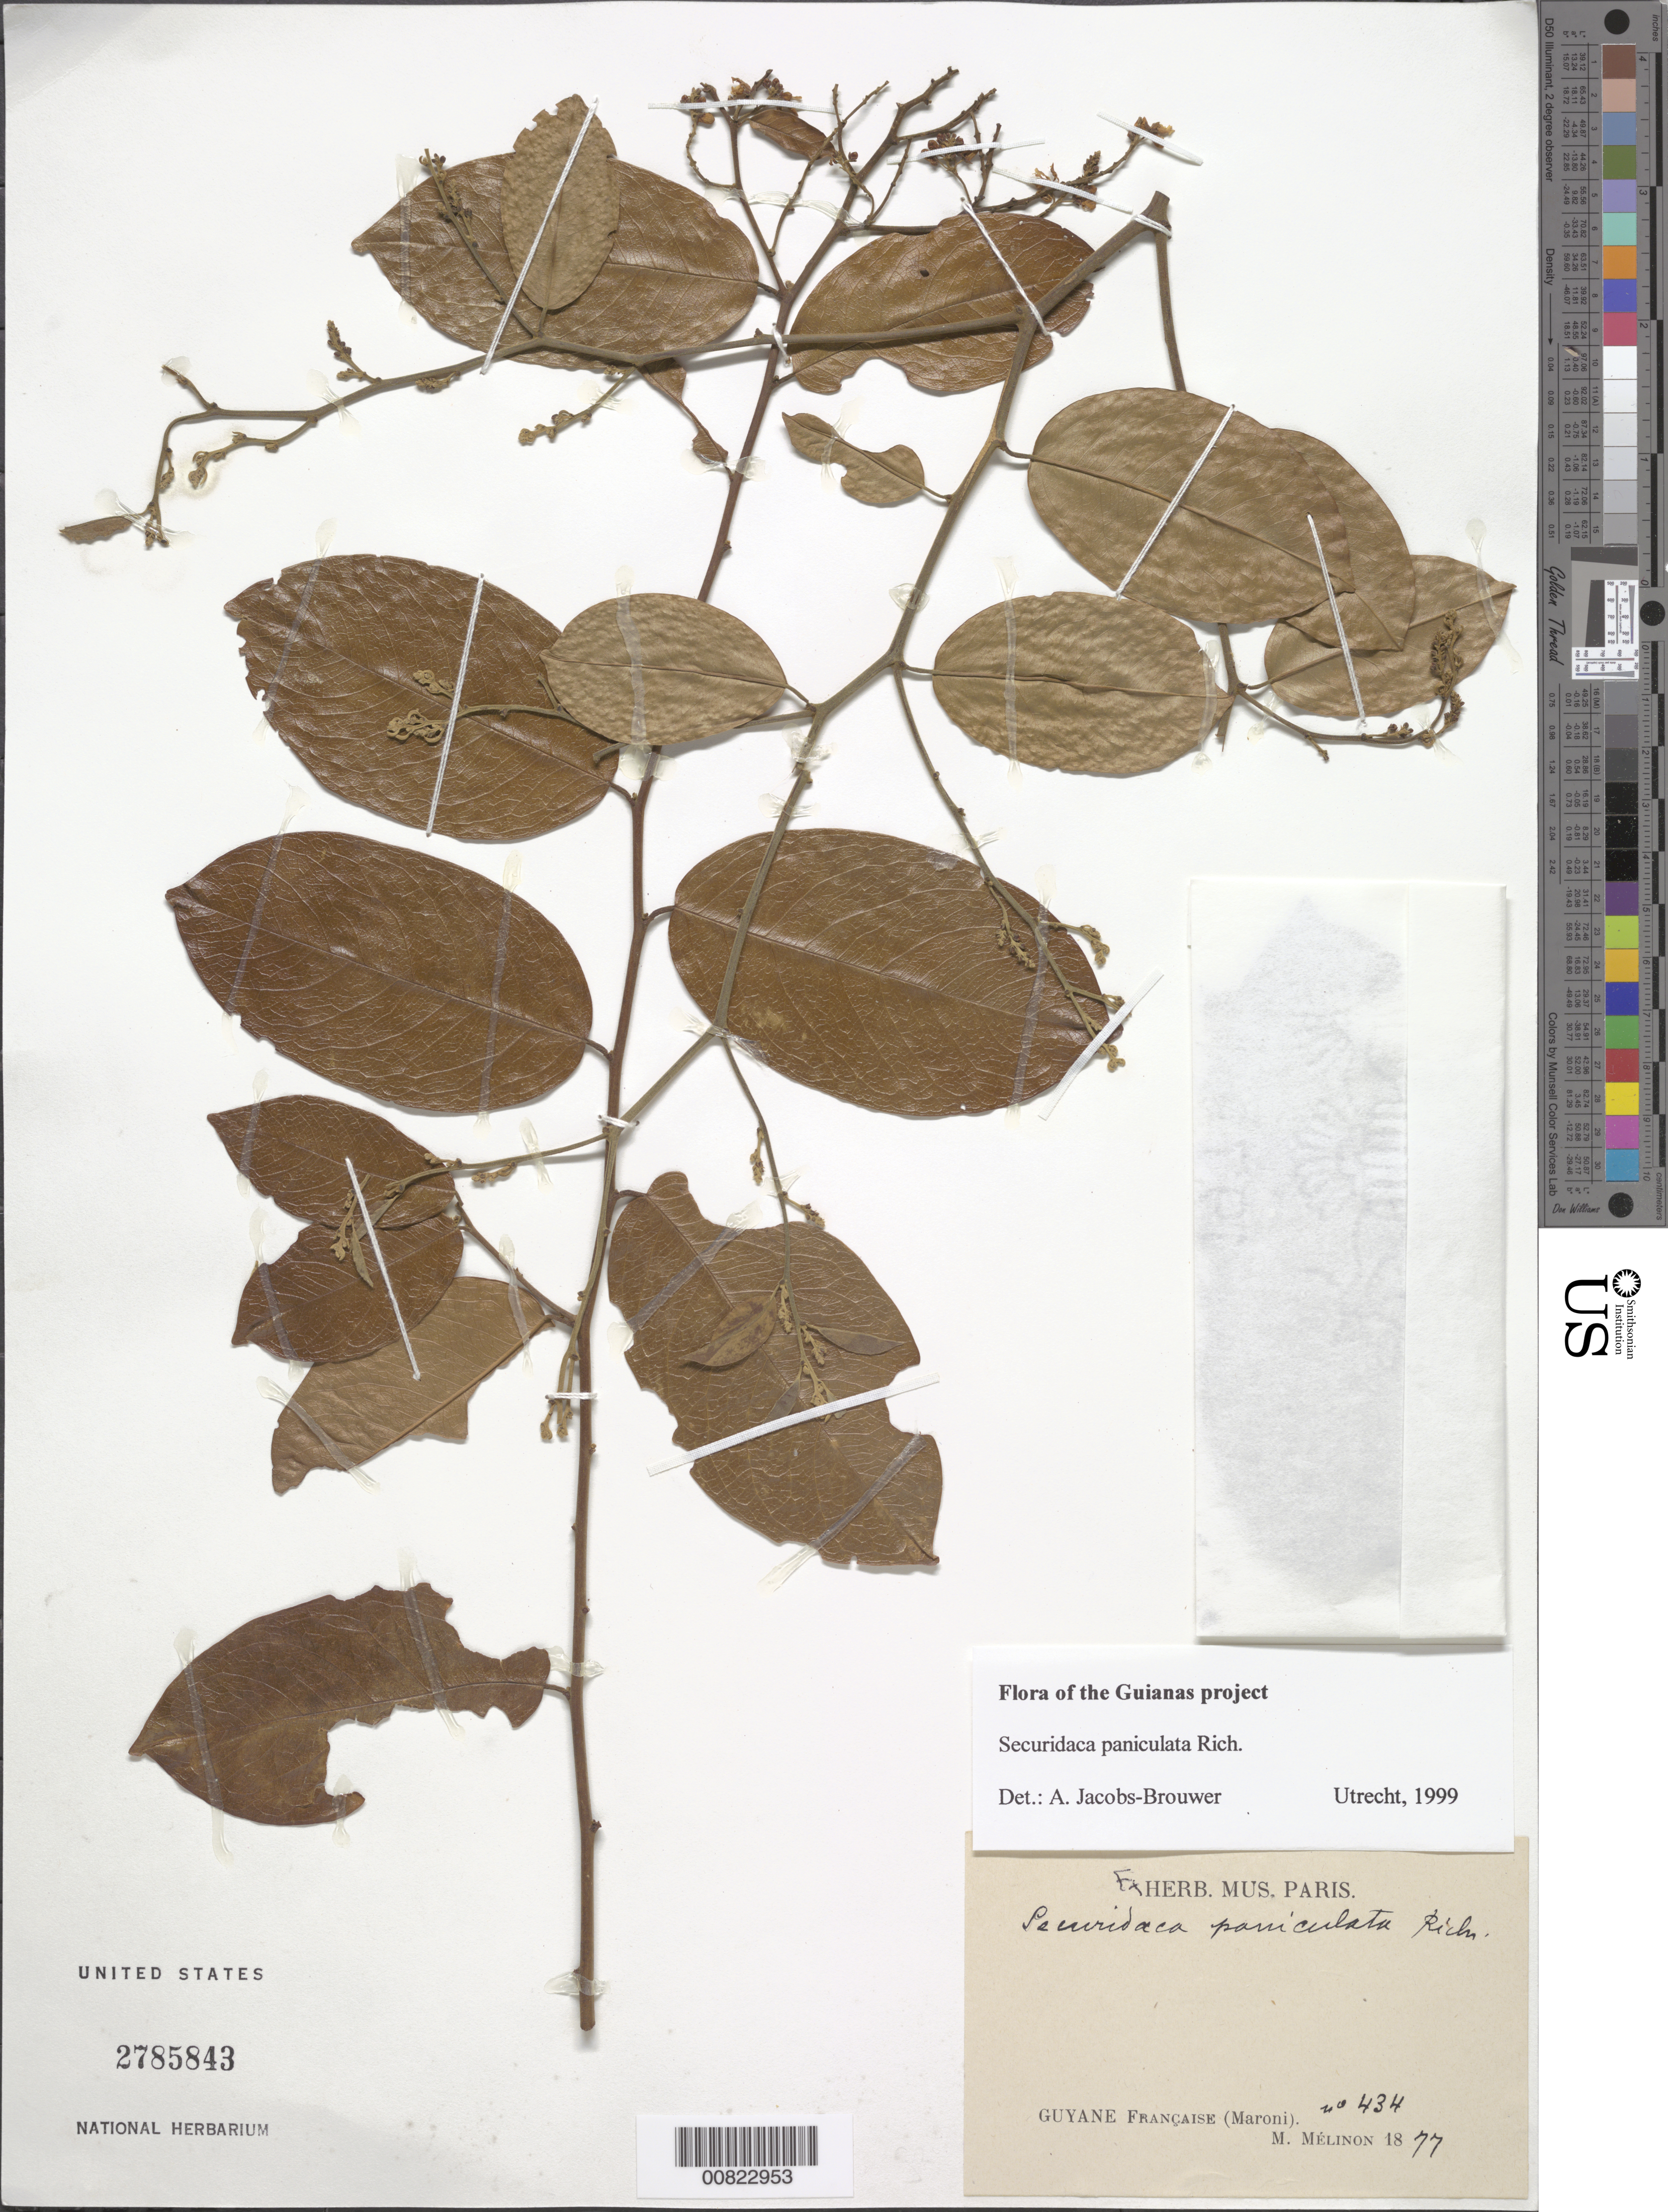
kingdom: Plantae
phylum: Tracheophyta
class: Magnoliopsida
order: Fabales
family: Polygalaceae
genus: Securidaca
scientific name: Securidaca paniculata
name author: Rich.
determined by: Jacobs-Brouwer, A.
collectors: E. Mélinon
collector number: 434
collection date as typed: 1877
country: French Guiana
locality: Maroni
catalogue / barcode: US 2785843